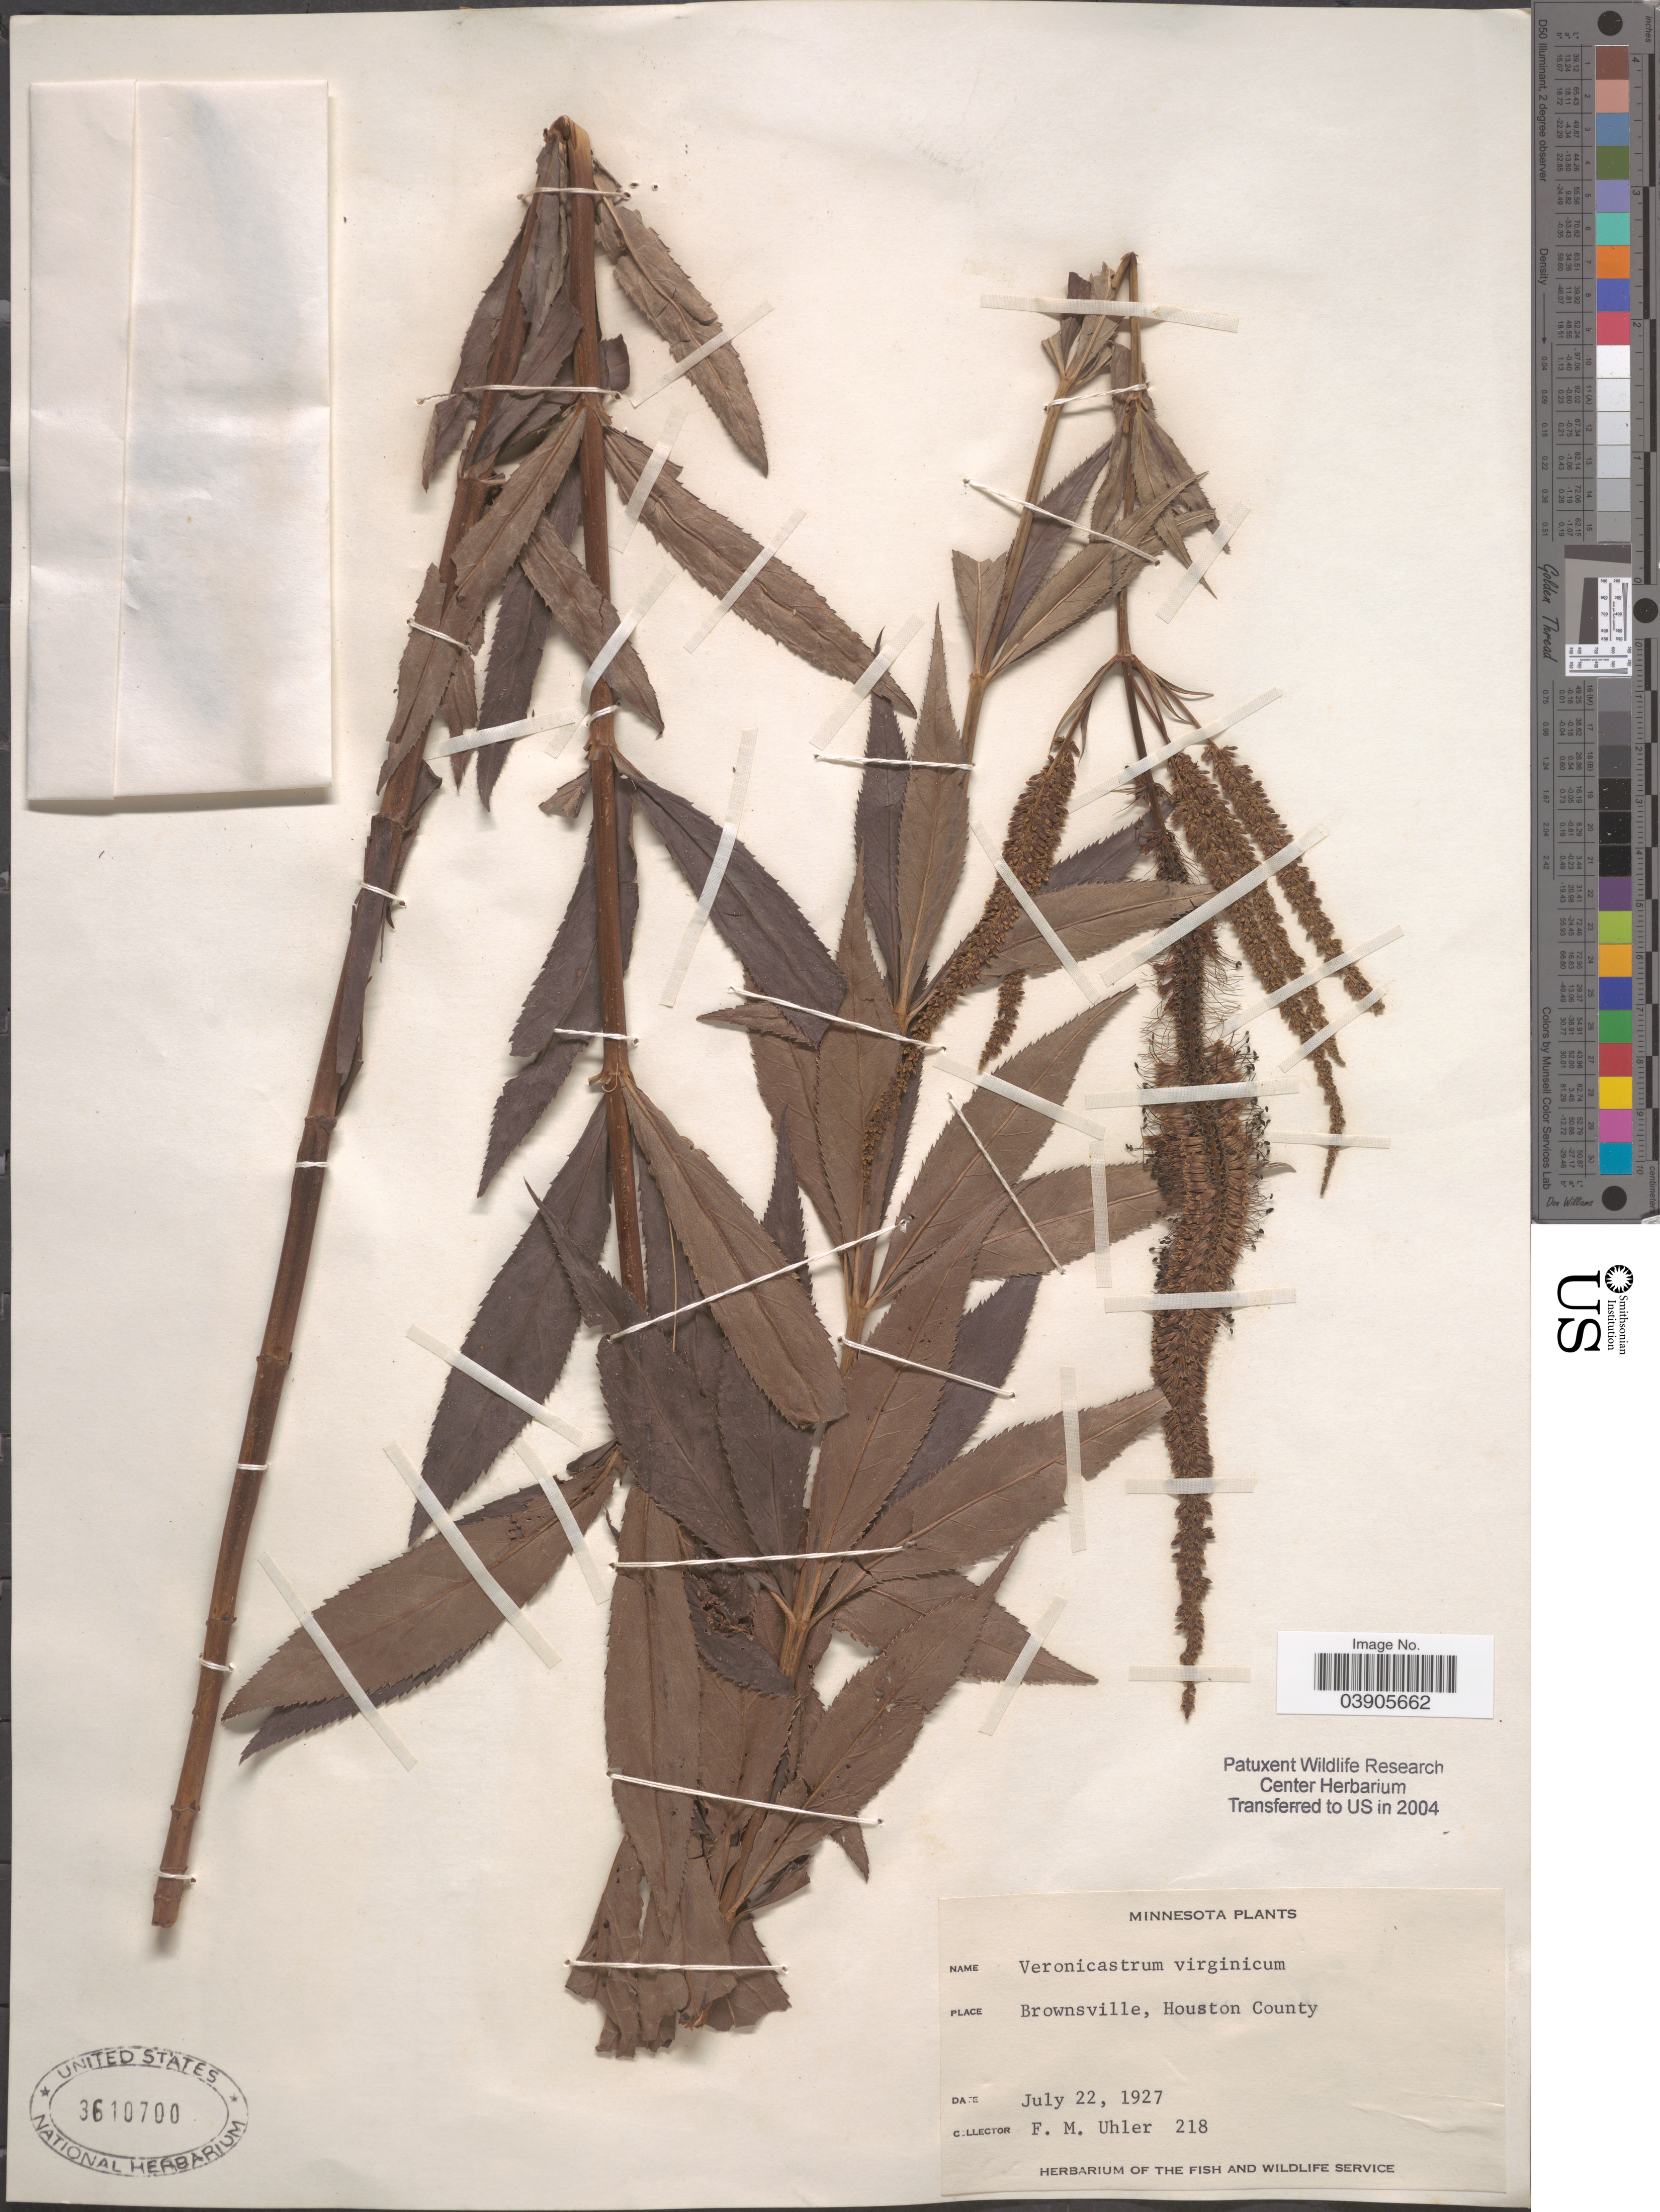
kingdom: Plantae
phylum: Tracheophyta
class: Magnoliopsida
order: Lamiales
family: Plantaginaceae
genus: Veronicastrum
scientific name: Veronicastrum virginicum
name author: (L.) Farw.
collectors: F. M. Uhler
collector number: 218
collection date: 1927-07-22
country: United States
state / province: Minnesota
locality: Brownsville, Houston County.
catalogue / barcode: US 3610700